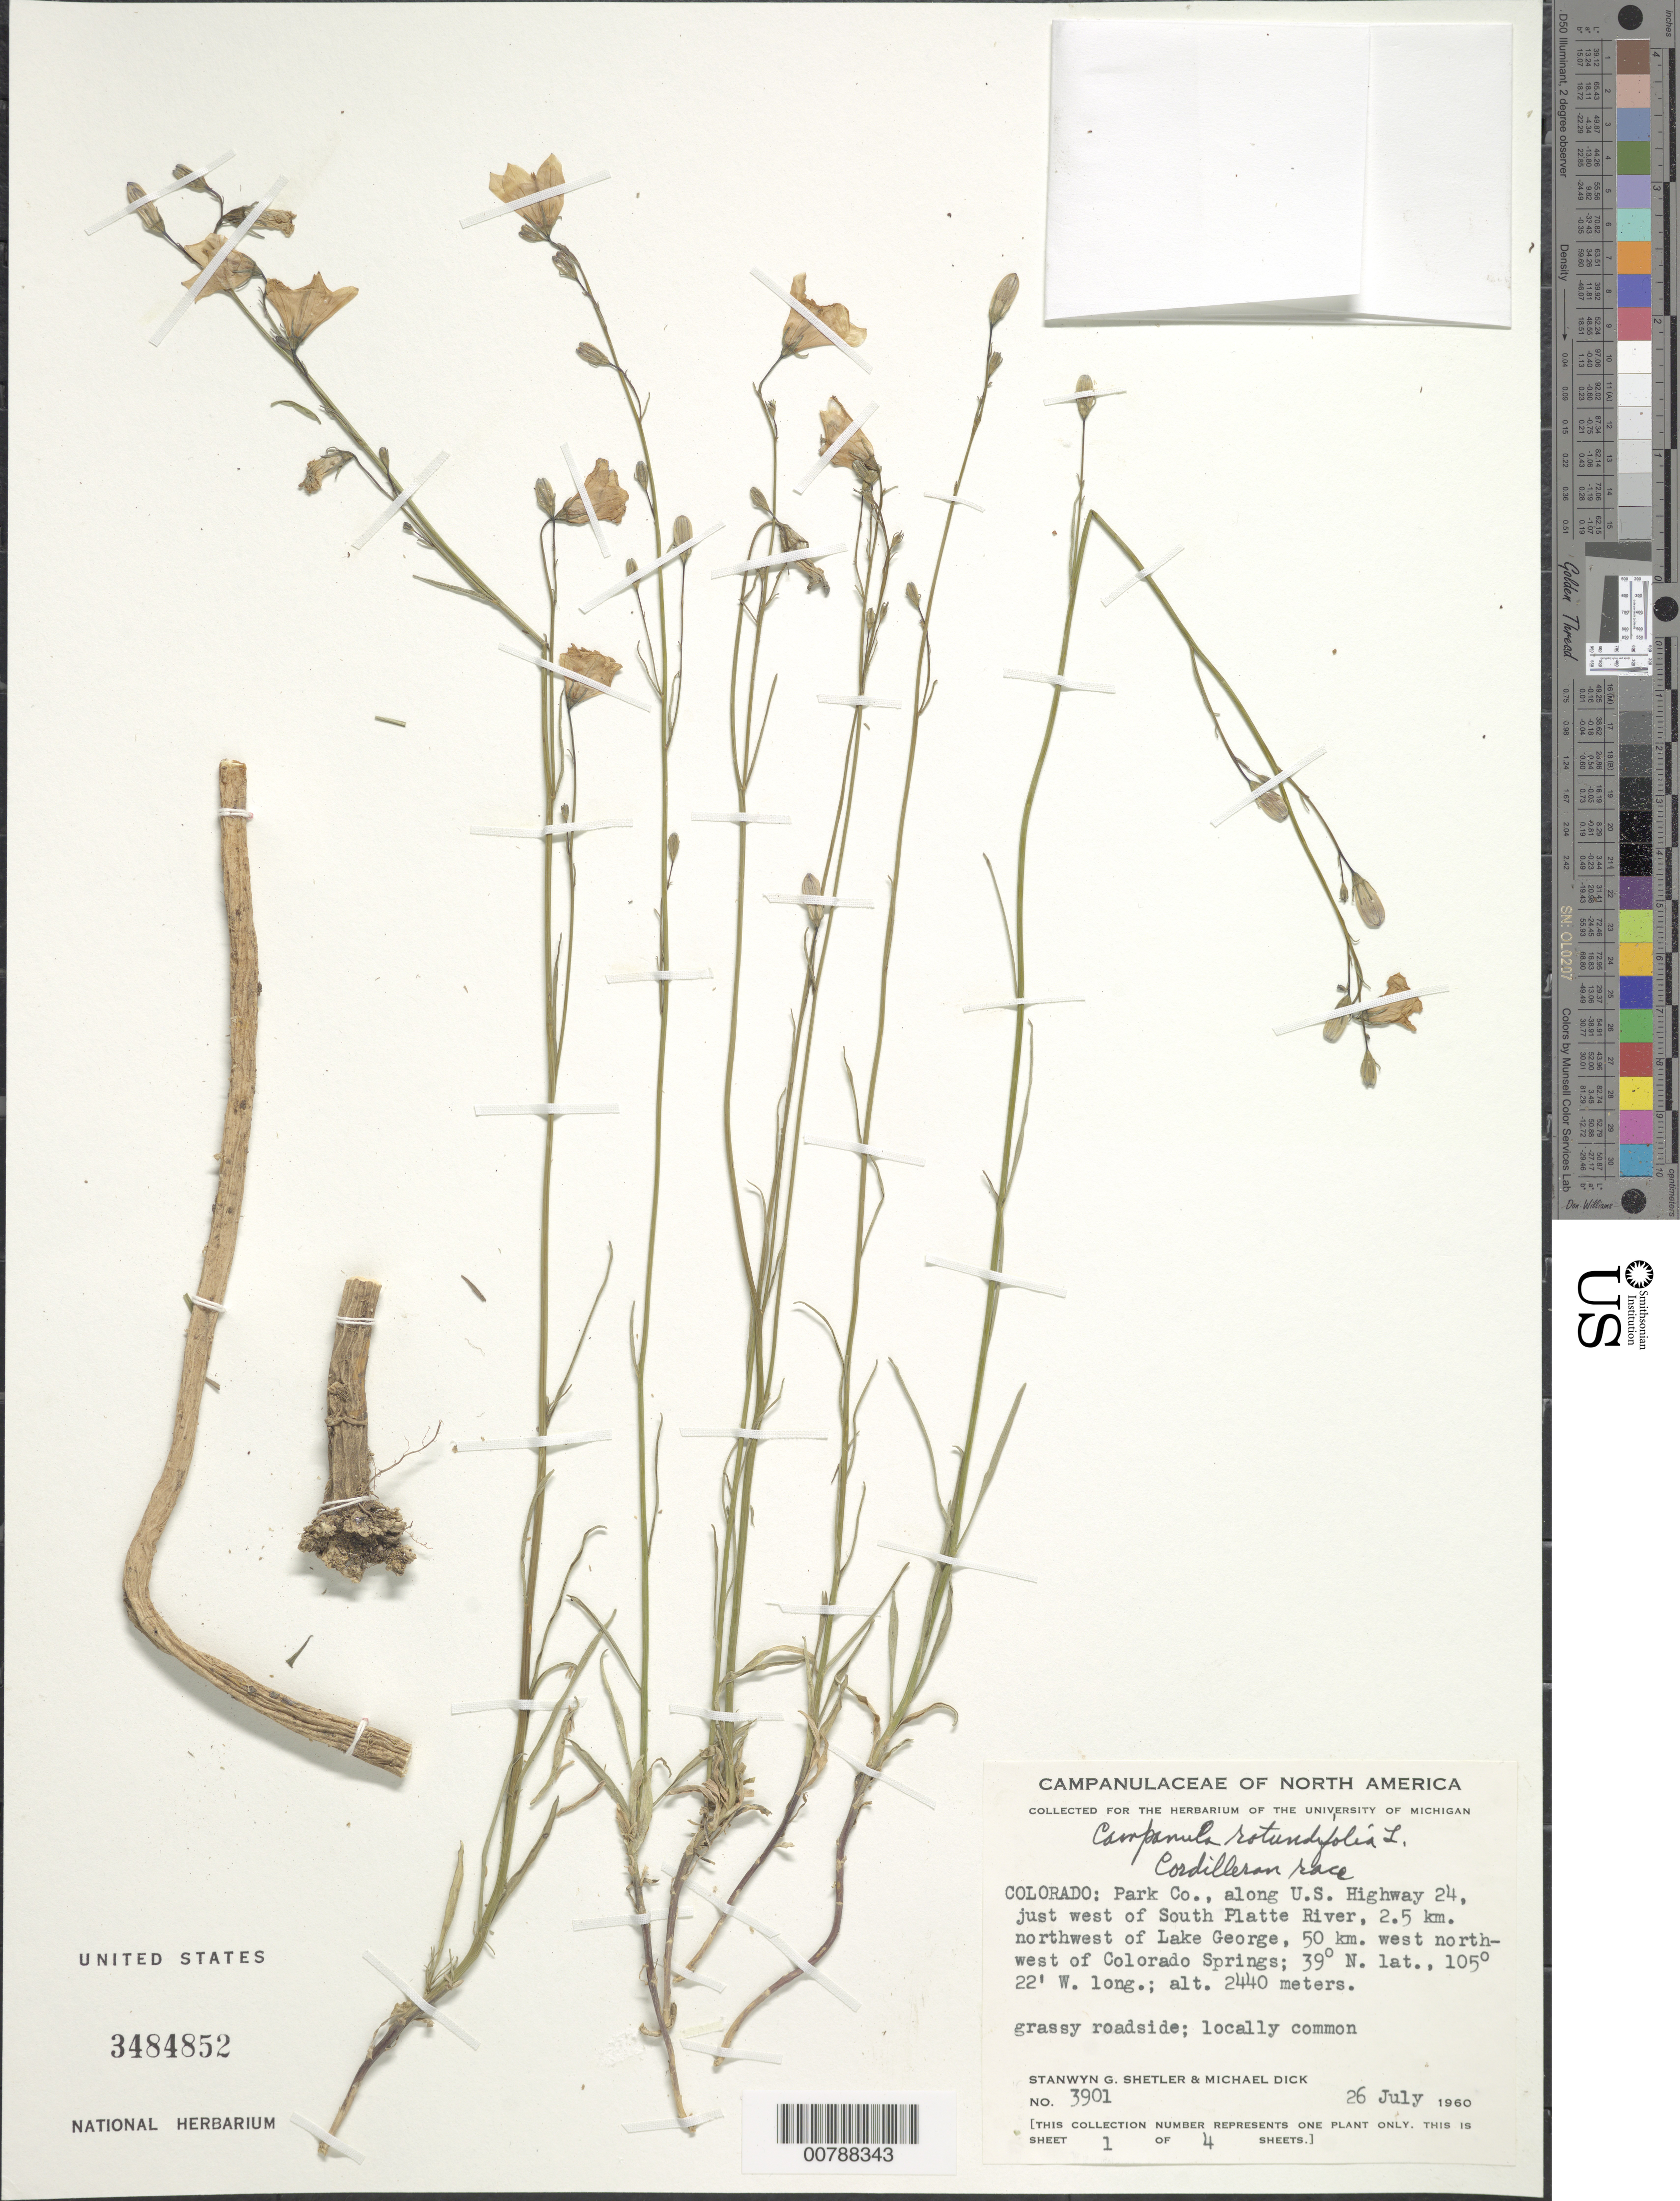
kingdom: Plantae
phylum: Tracheophyta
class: Magnoliopsida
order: Asterales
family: Campanulaceae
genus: Campanula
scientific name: Campanula rotundifolia L. Cordilleran race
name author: L.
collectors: S. Shetler & M. Dick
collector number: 3901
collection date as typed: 26 Jul 1960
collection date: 1960-07-26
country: United States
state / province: Colorado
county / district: Park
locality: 50 km. WNW of Colorado Springs, 2.5 km NW of Lake George, just W of South Platte River, along U.S. Highway 24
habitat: Grassy roadside; locally common.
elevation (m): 2440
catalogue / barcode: US 3484852